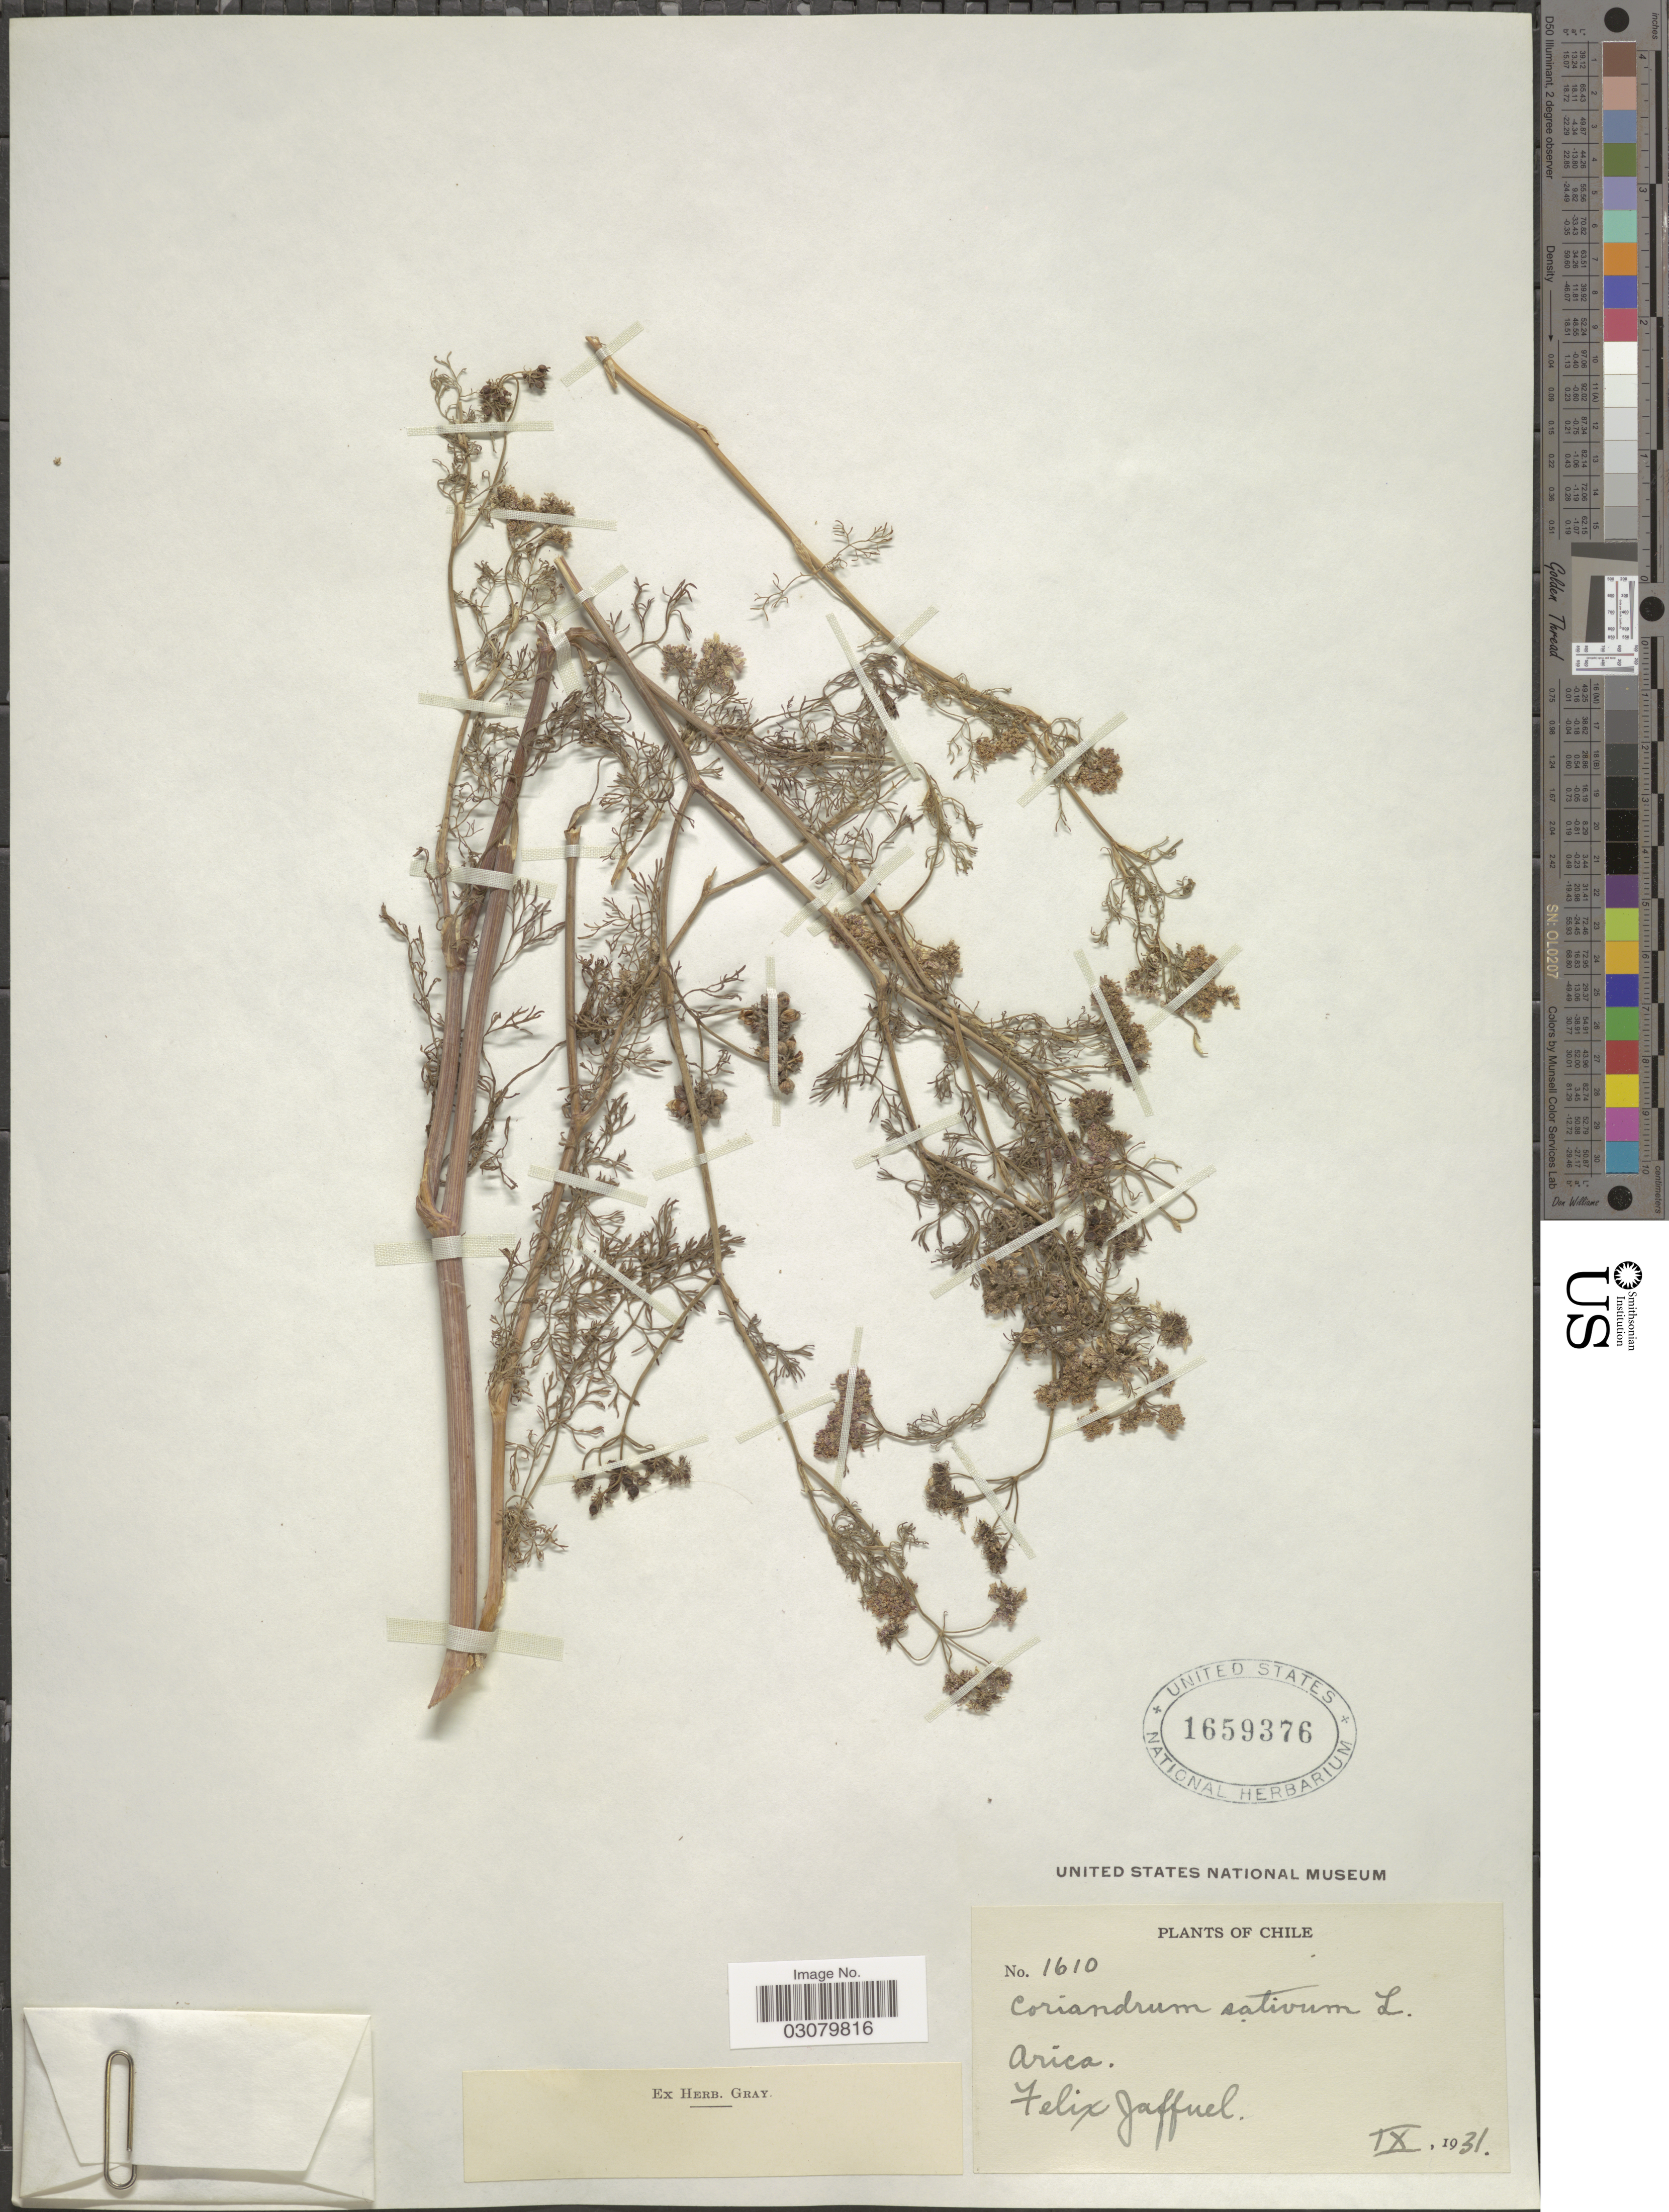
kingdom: Plantae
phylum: Tracheophyta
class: Magnoliopsida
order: Apiales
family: Apiaceae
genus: Coriandrum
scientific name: Coriandrum sativum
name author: L.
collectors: F. Jaffnel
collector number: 1610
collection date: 1931-09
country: Chile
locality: Arica.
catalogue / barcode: US 1659376